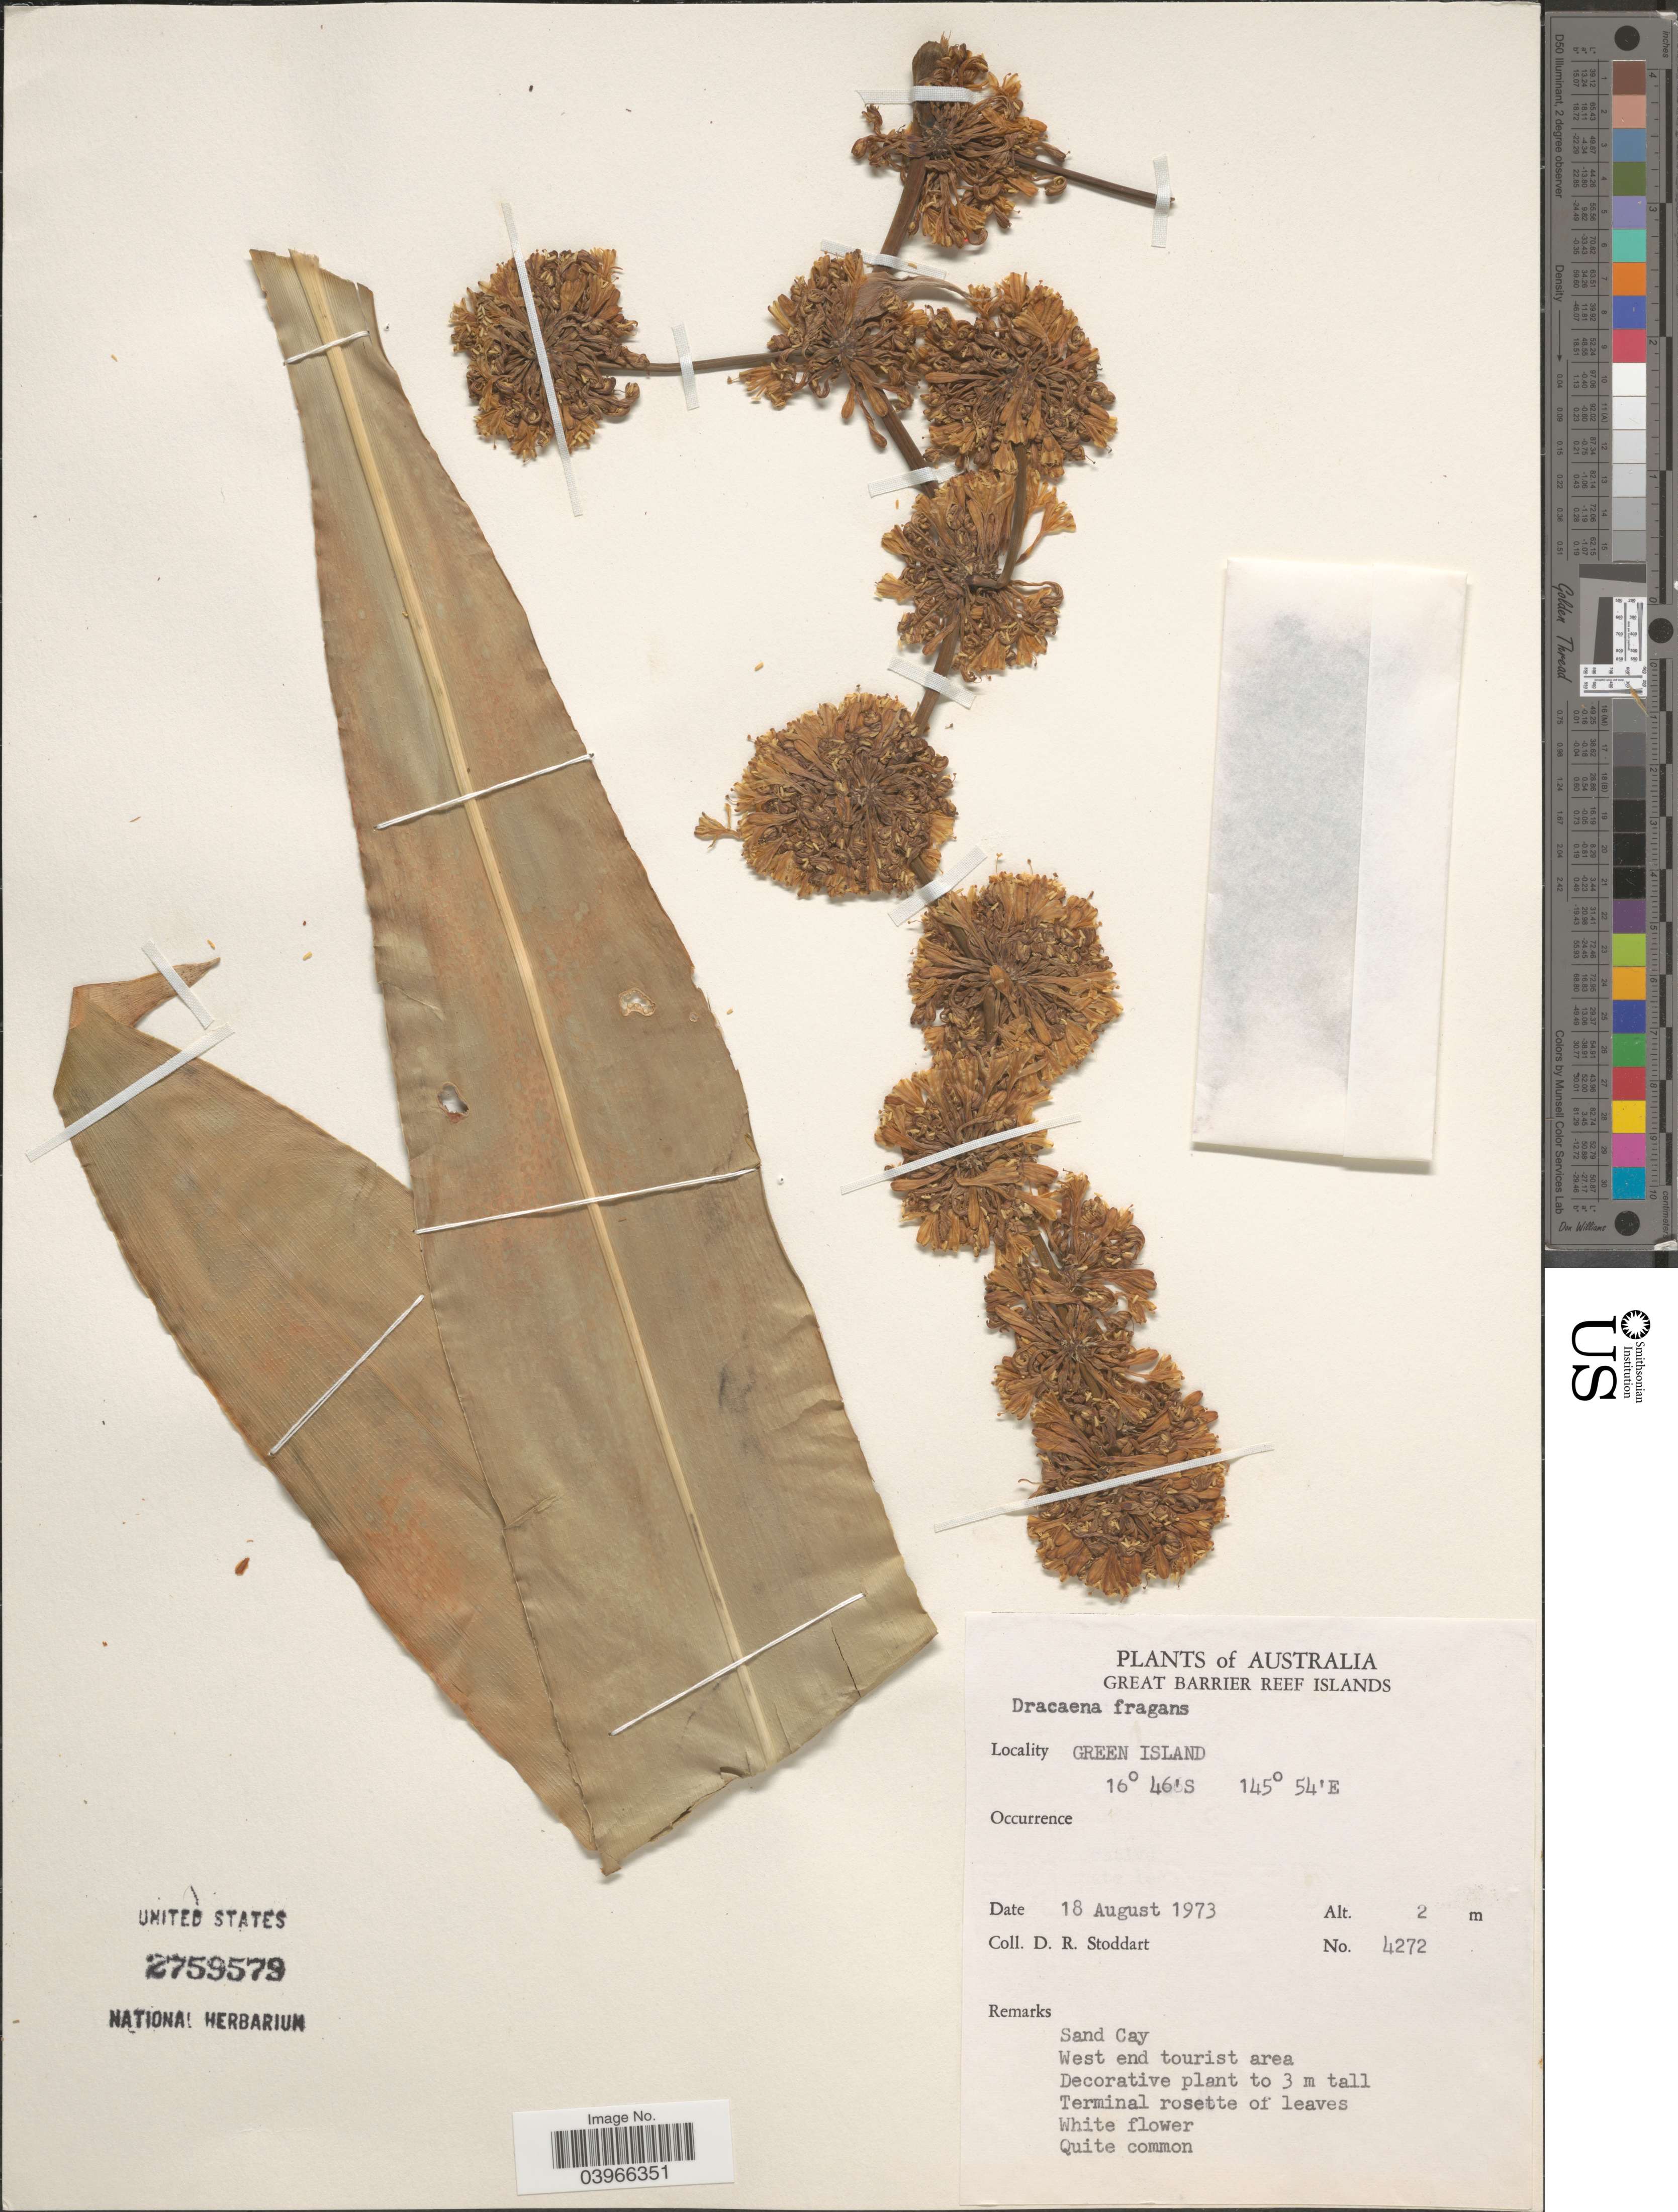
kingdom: Plantae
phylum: Tracheophyta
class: Liliopsida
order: Asparagales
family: Asparagaceae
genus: Dracaena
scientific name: Dracaena fragrans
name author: (L.) Ker Gawl.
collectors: D. R. Stoddart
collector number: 4272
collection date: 1973-08-18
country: Australia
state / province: Queensland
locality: Great Barrier Reef Islands. Green Island. Sand Cay. West end tourist area.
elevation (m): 2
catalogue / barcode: US 2759579